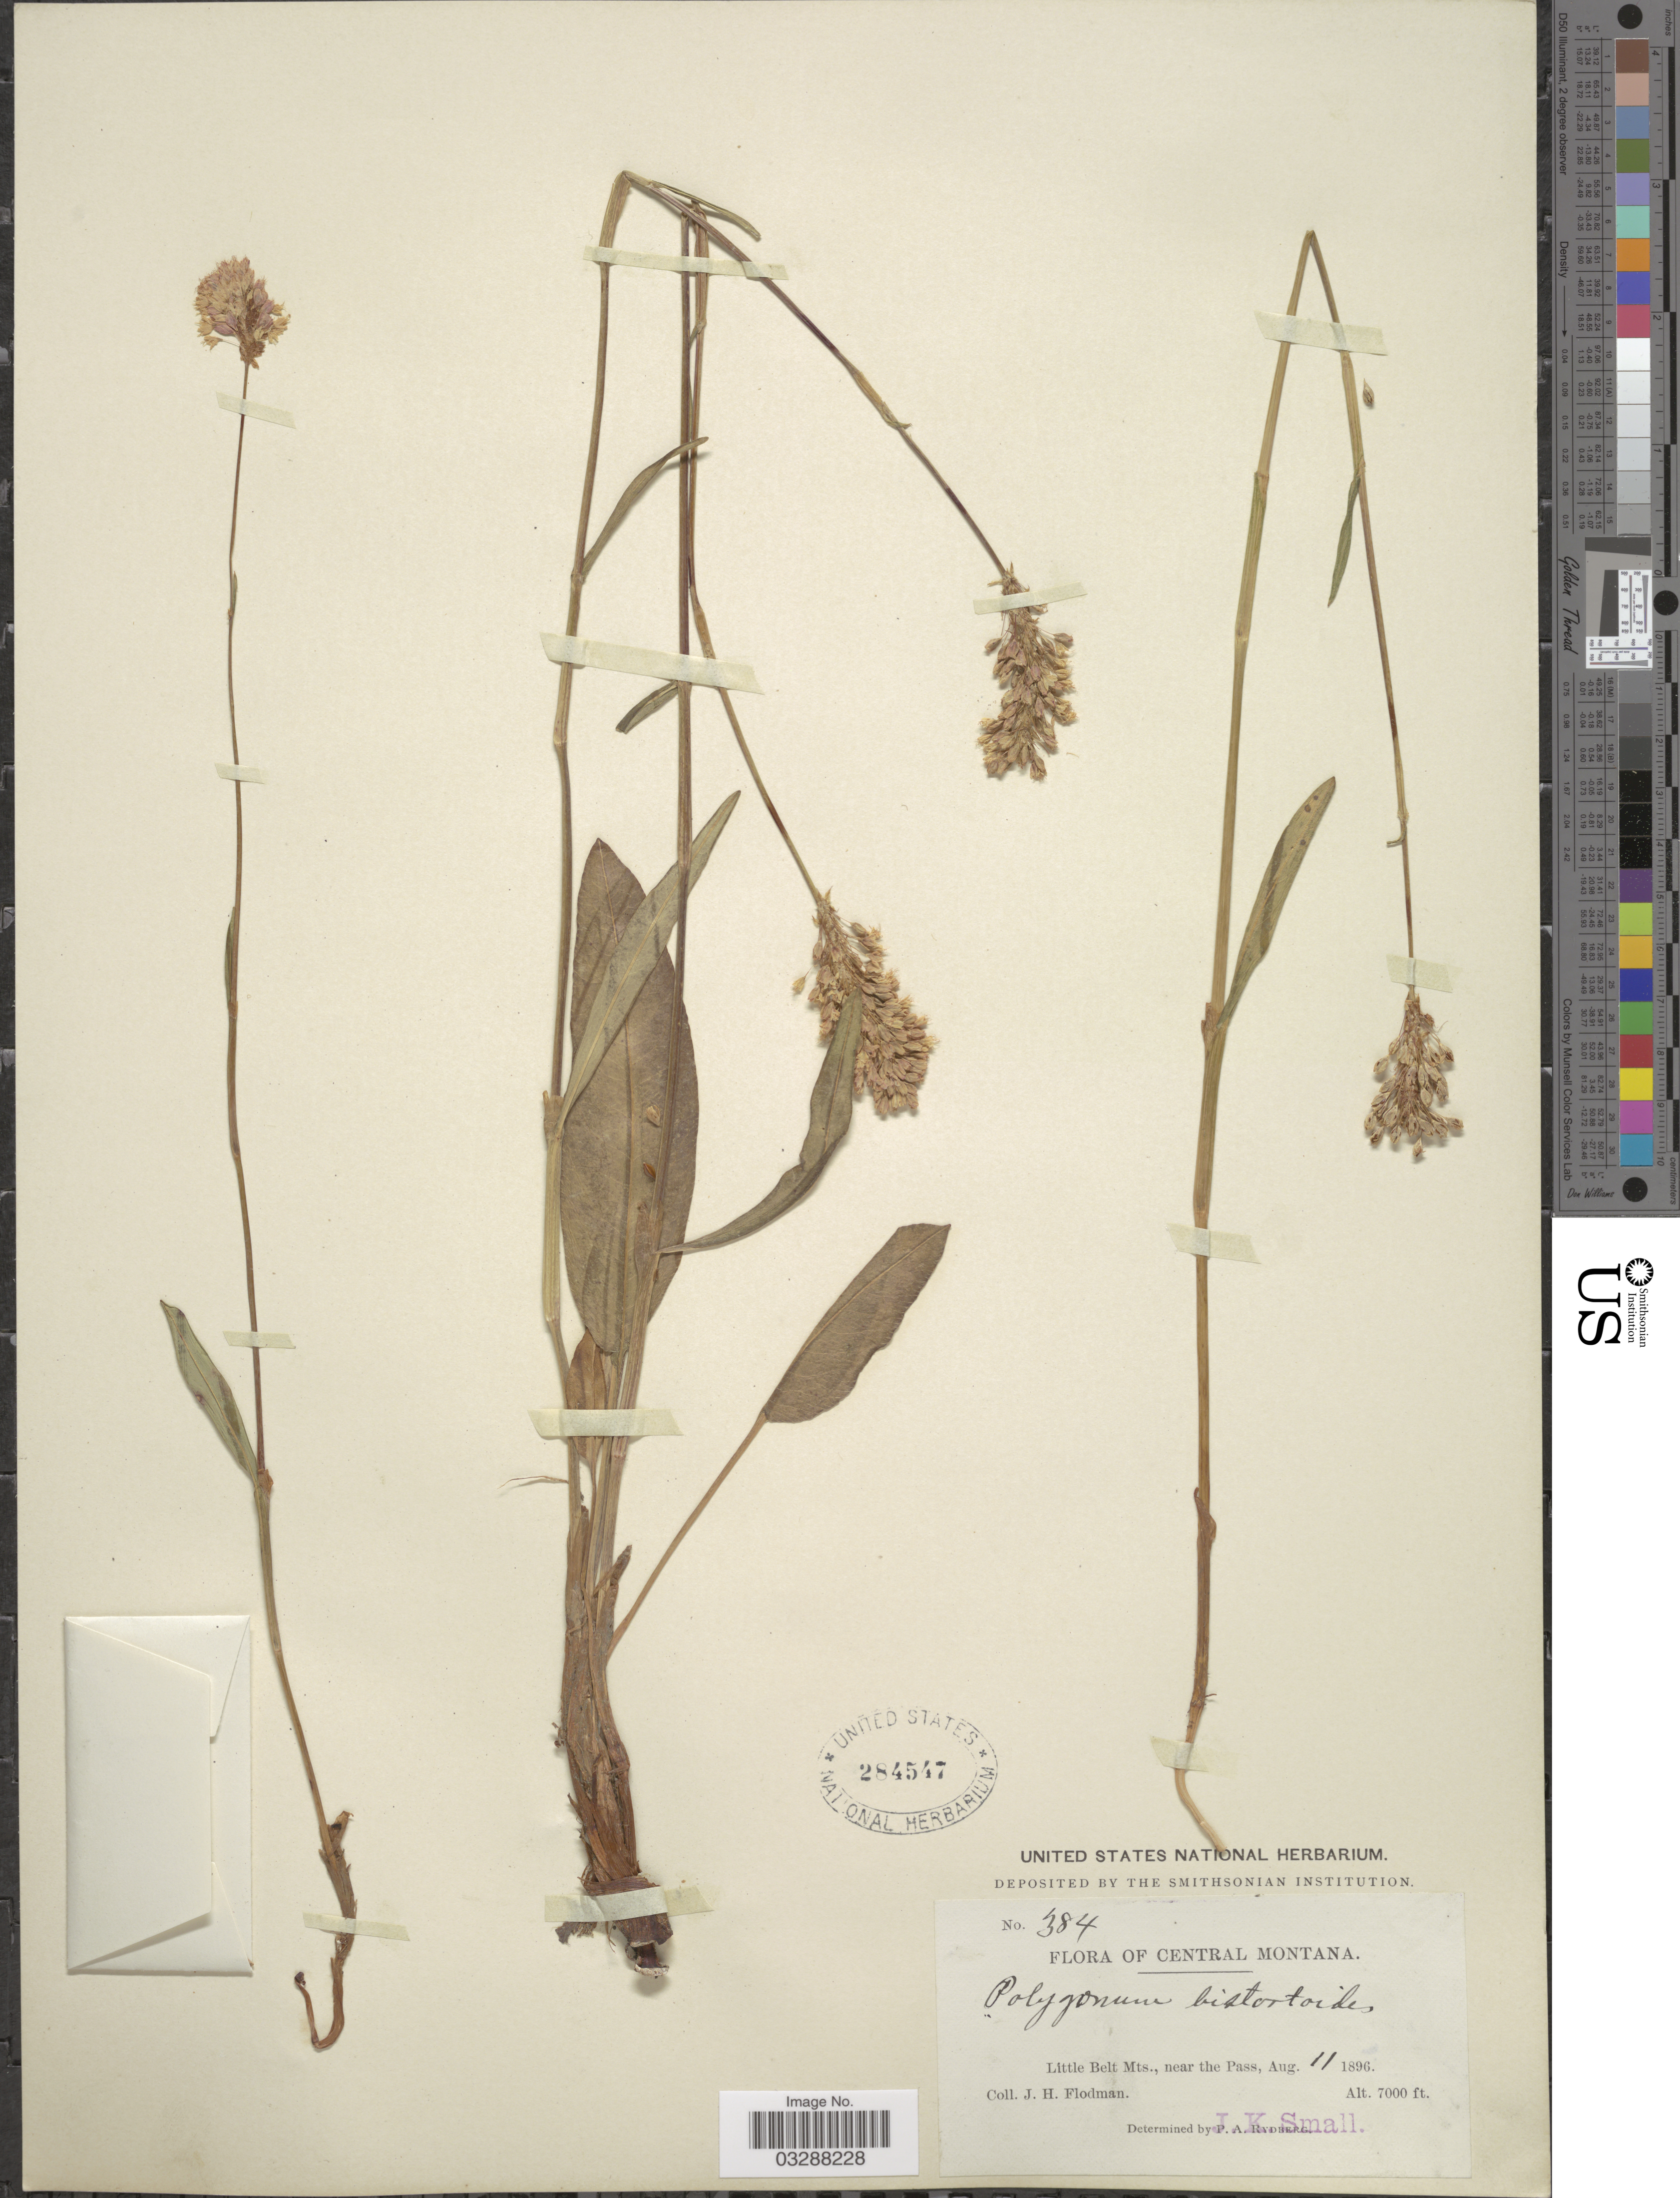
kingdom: Plantae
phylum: Tracheophyta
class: Magnoliopsida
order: Caryophyllales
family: Polygonaceae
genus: Bistorta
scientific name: Bistorta bistortoides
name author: (Pursh) Small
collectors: J. Flodman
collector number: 384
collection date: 1896-08-11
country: United States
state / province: Montana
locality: Central Montana. Little Belt Mts., near the Pass.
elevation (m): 2134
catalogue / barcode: US 284547